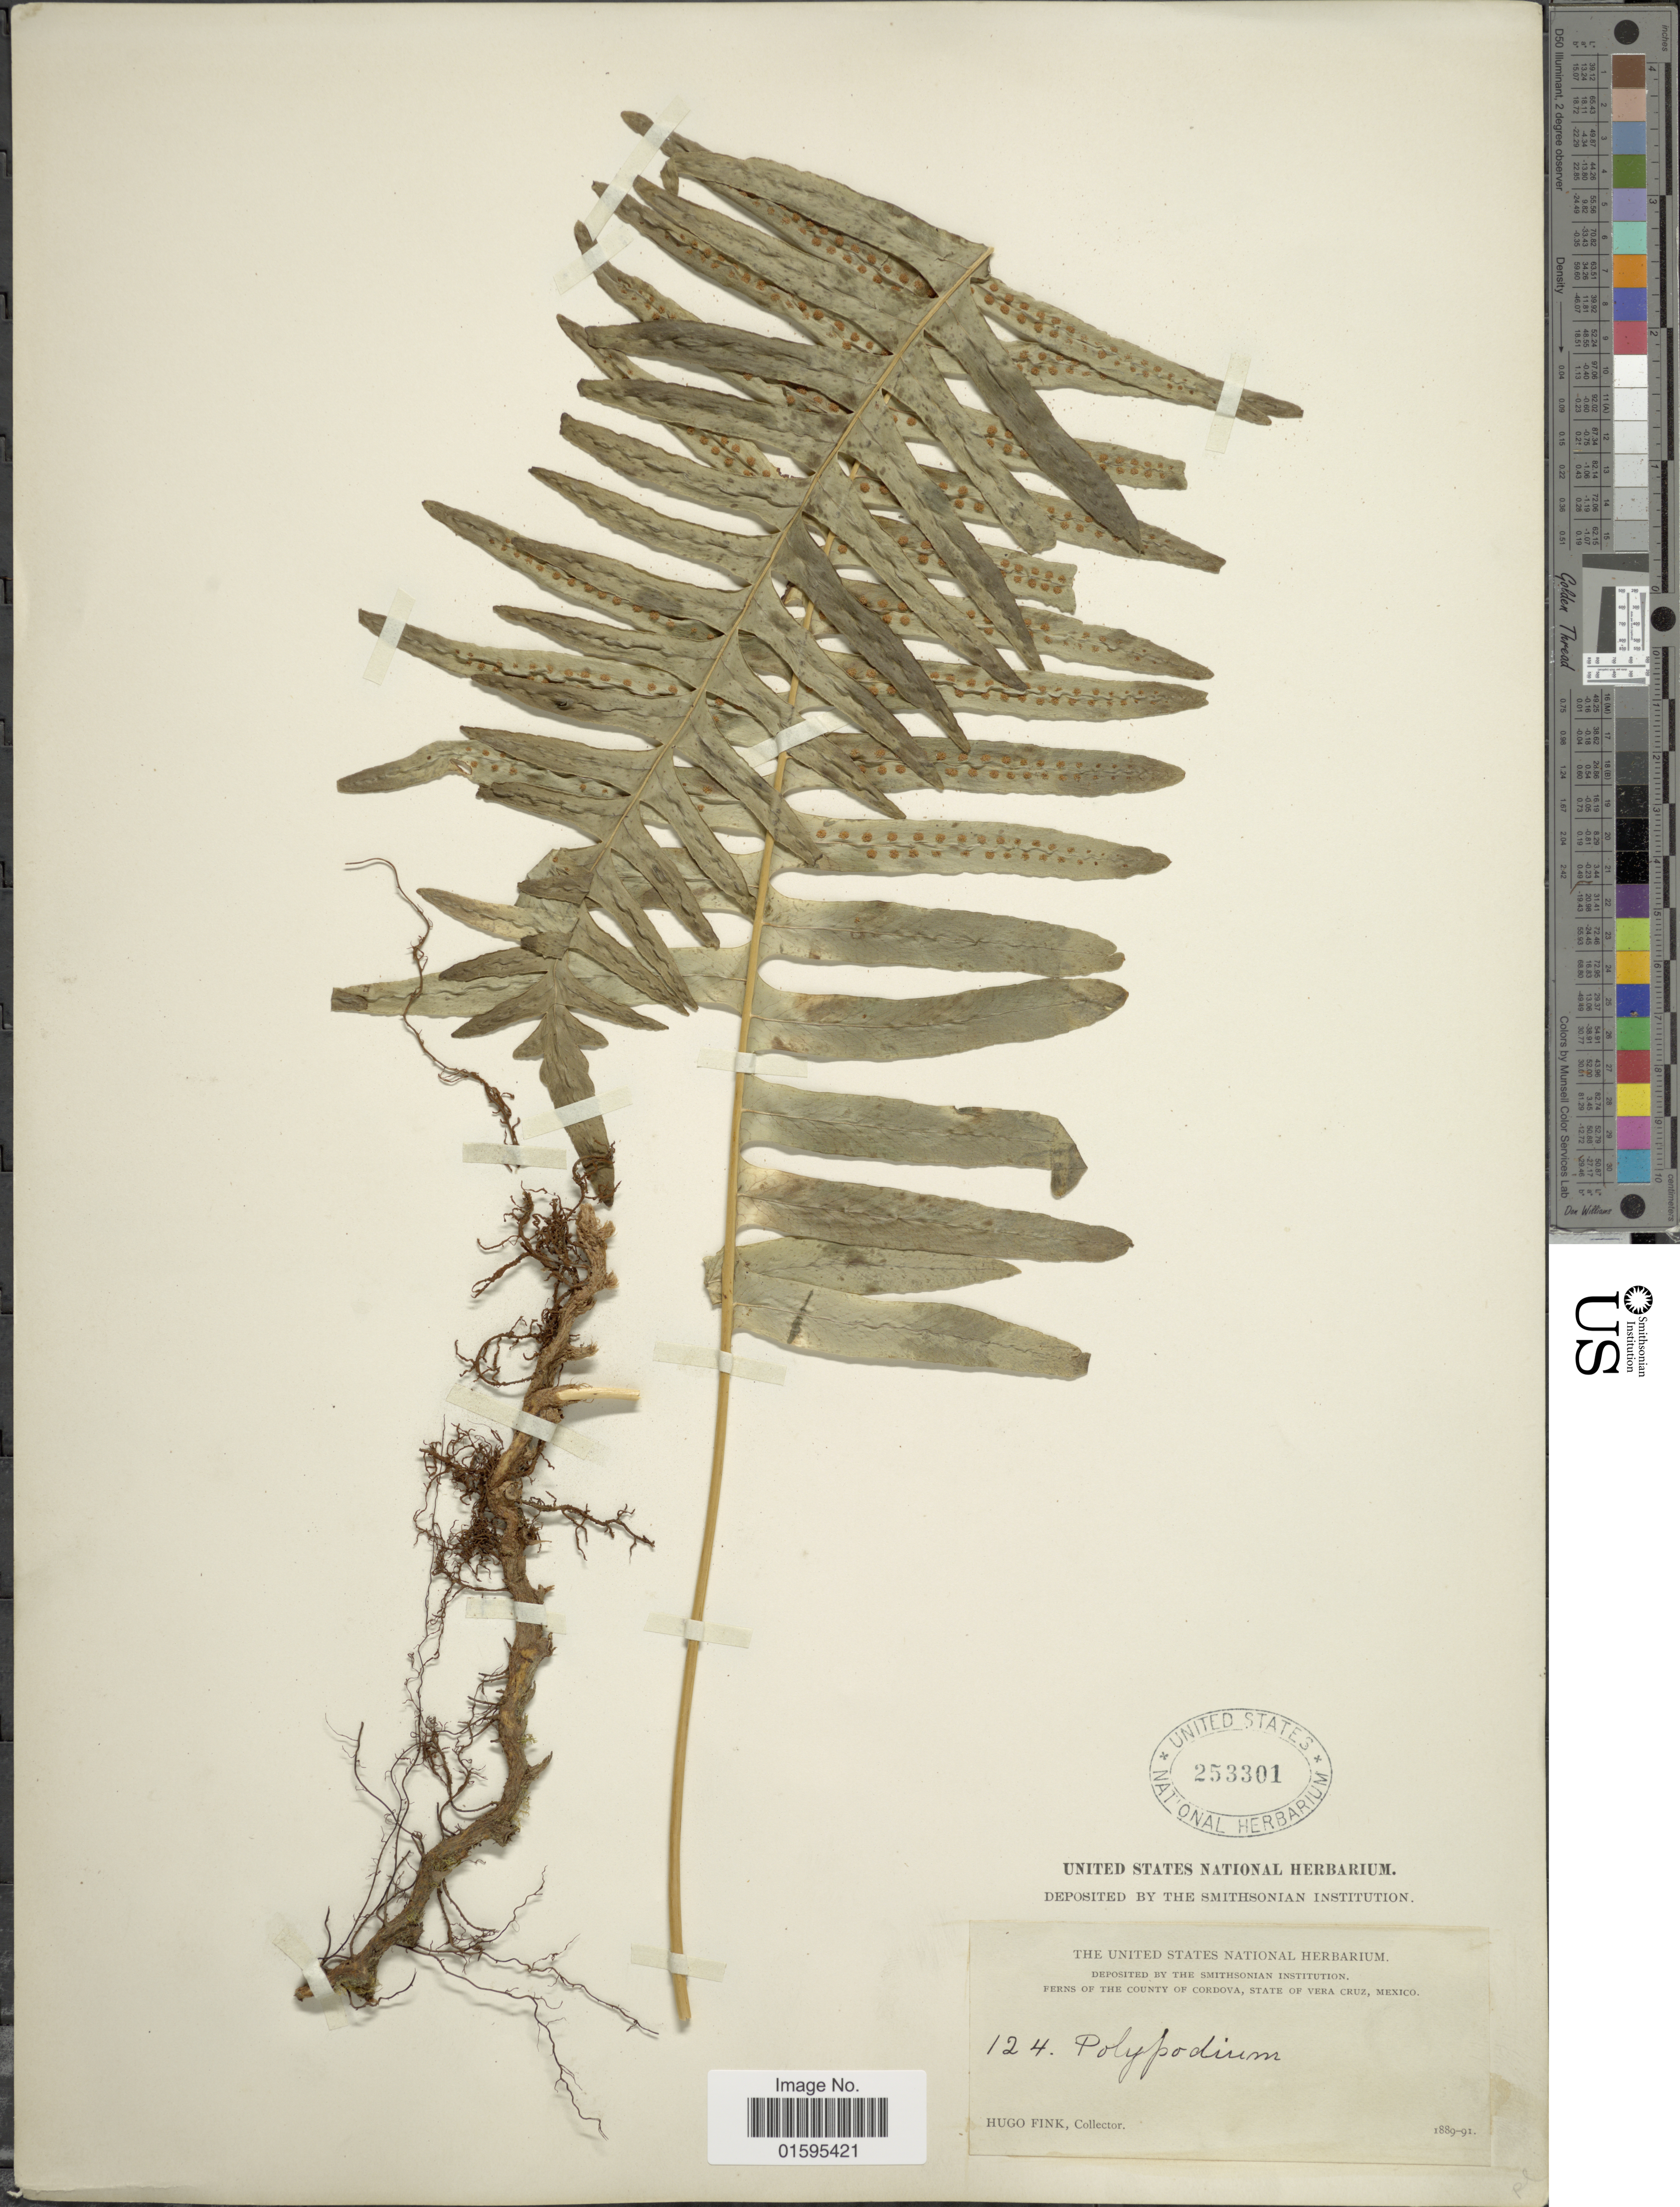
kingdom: Plantae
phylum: Tracheophyta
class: Polypodiopsida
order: Polypodiales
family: Polypodiaceae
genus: Polypodium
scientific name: Polypodium plesiosorum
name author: Kunze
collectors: H. Fink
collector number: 124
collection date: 1889/1891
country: Mexico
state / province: Veracruz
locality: Ferns of the County of Cordova, State of Vera Cruz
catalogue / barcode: US 253301